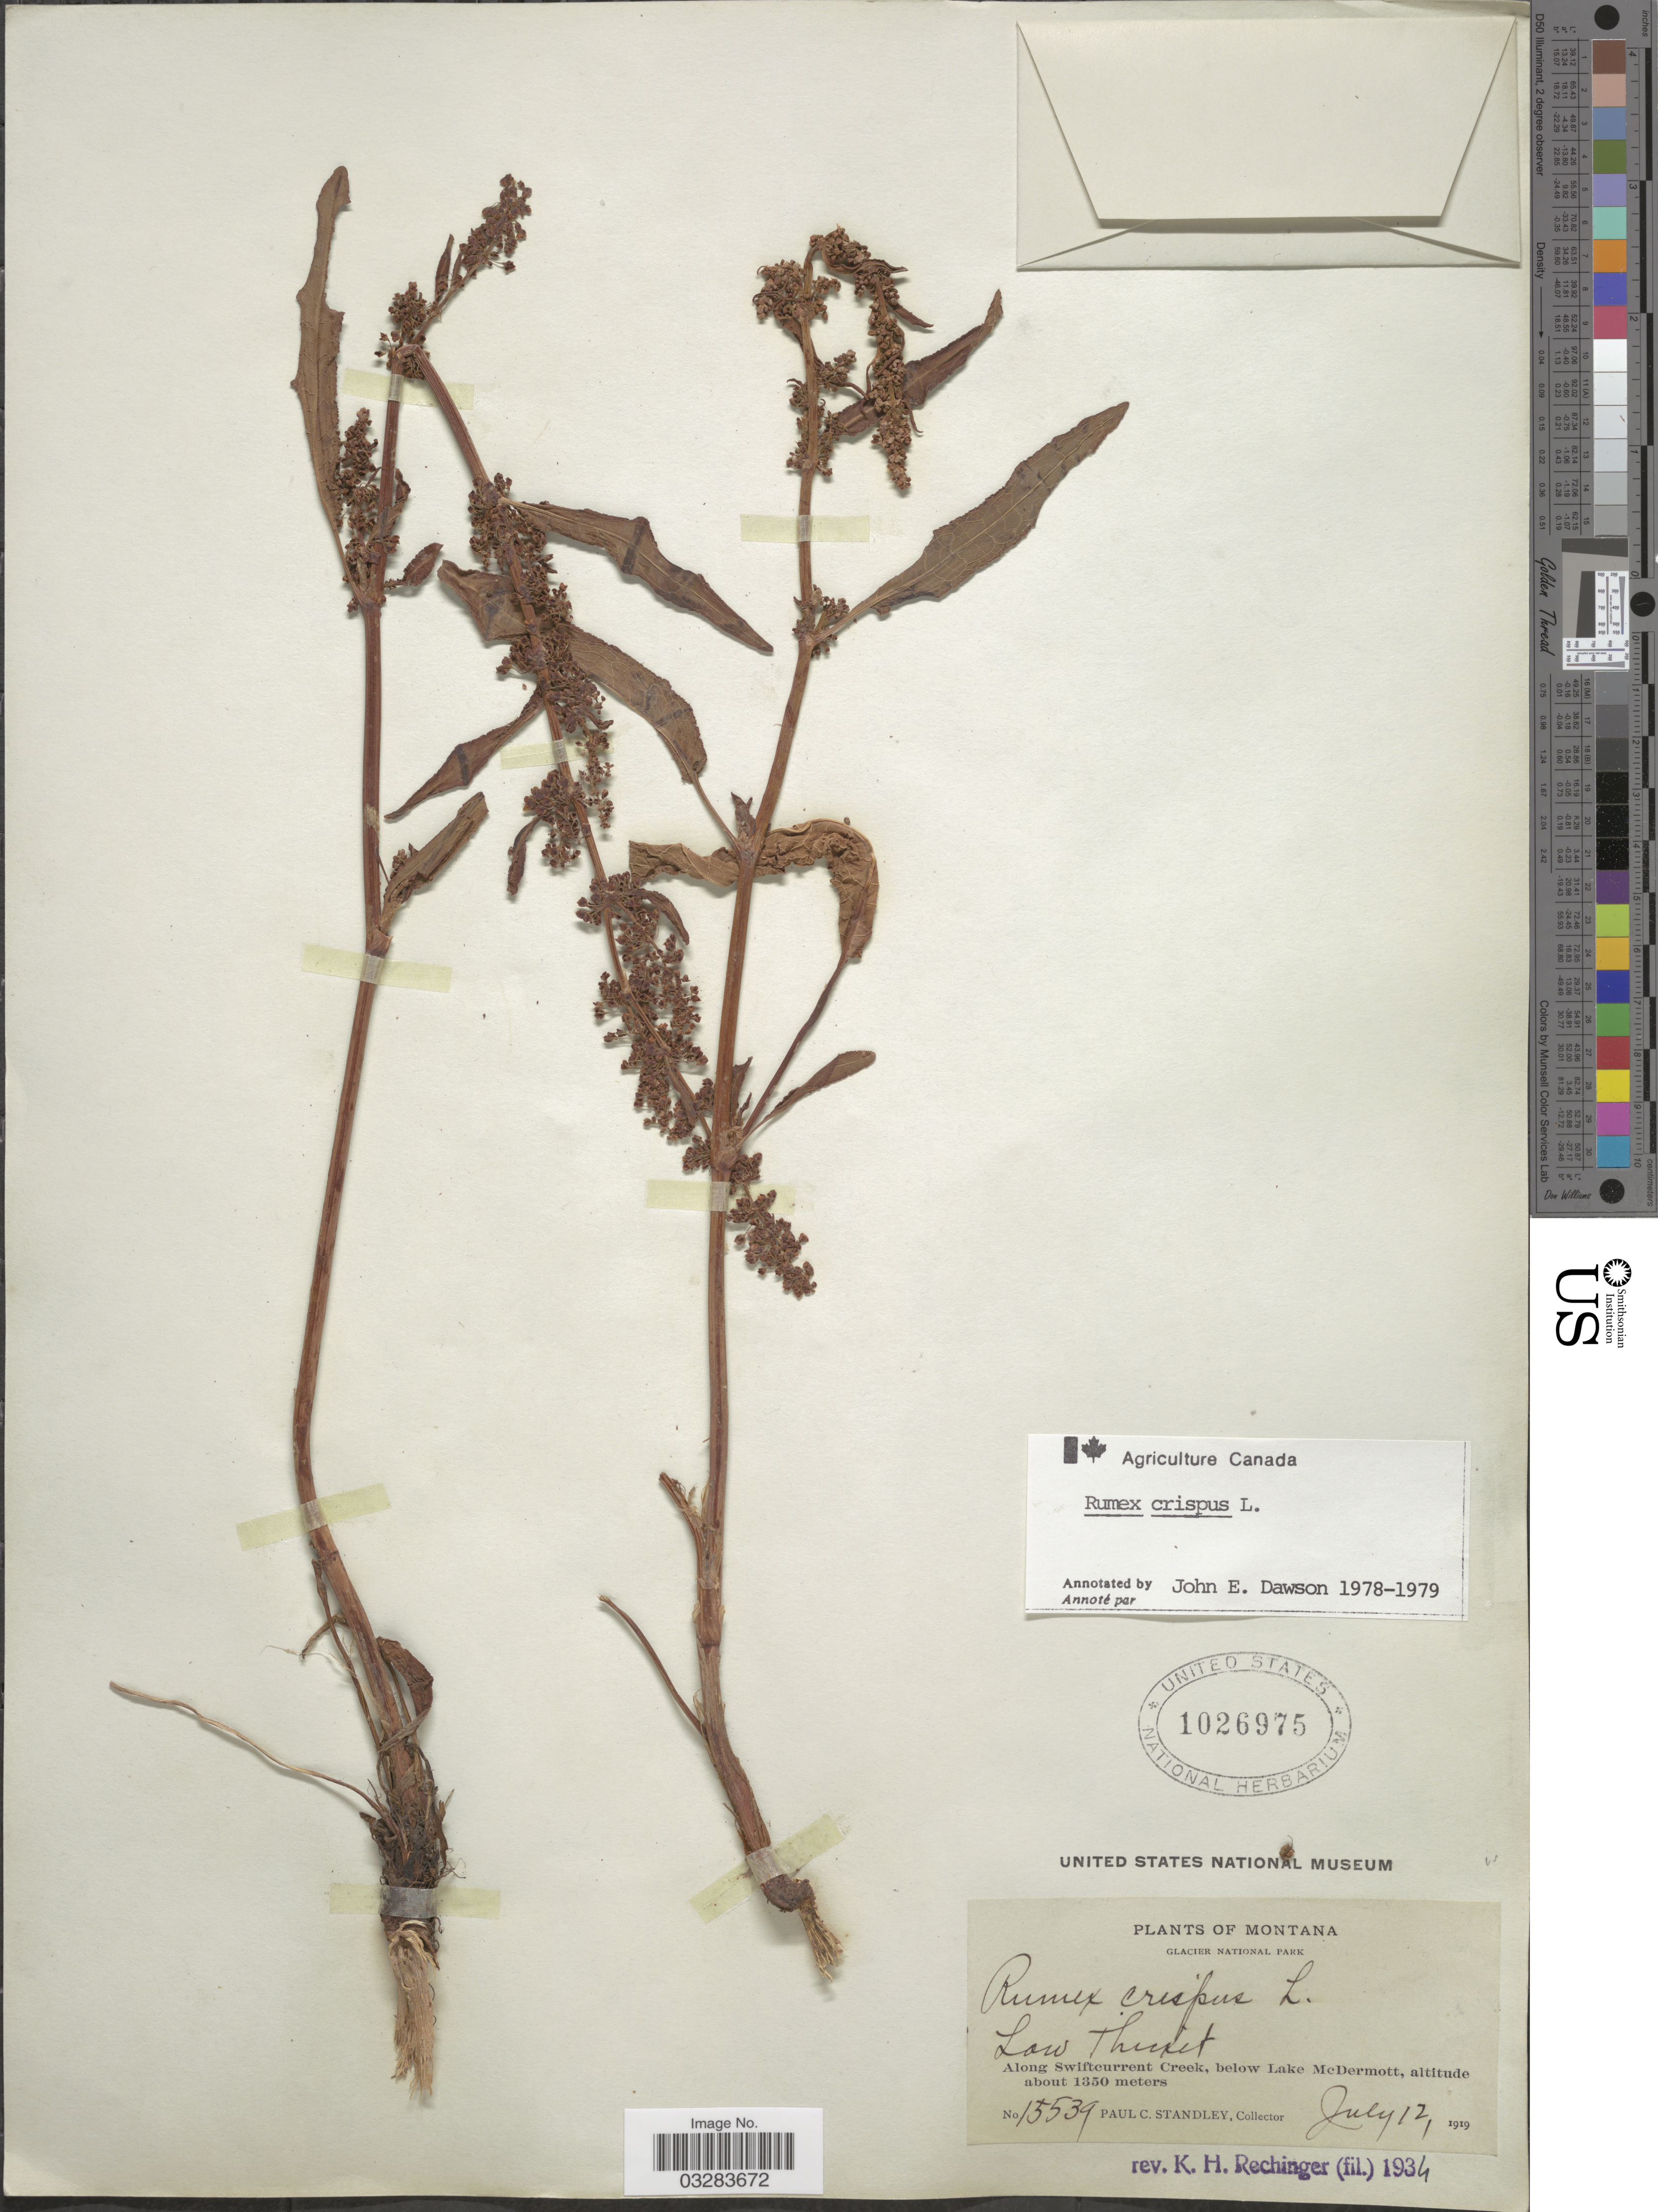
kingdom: Plantae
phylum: Tracheophyta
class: Magnoliopsida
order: Caryophyllales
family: Polygonaceae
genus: Rumex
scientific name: Rumex crispus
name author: L.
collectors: P. C. Standley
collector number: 15539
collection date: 1919-07-12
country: United States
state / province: Montana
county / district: Glacier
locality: Glacier National Park. Along Swiftcurrent Creek, below Lake McDermott.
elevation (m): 1350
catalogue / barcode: US 1026975